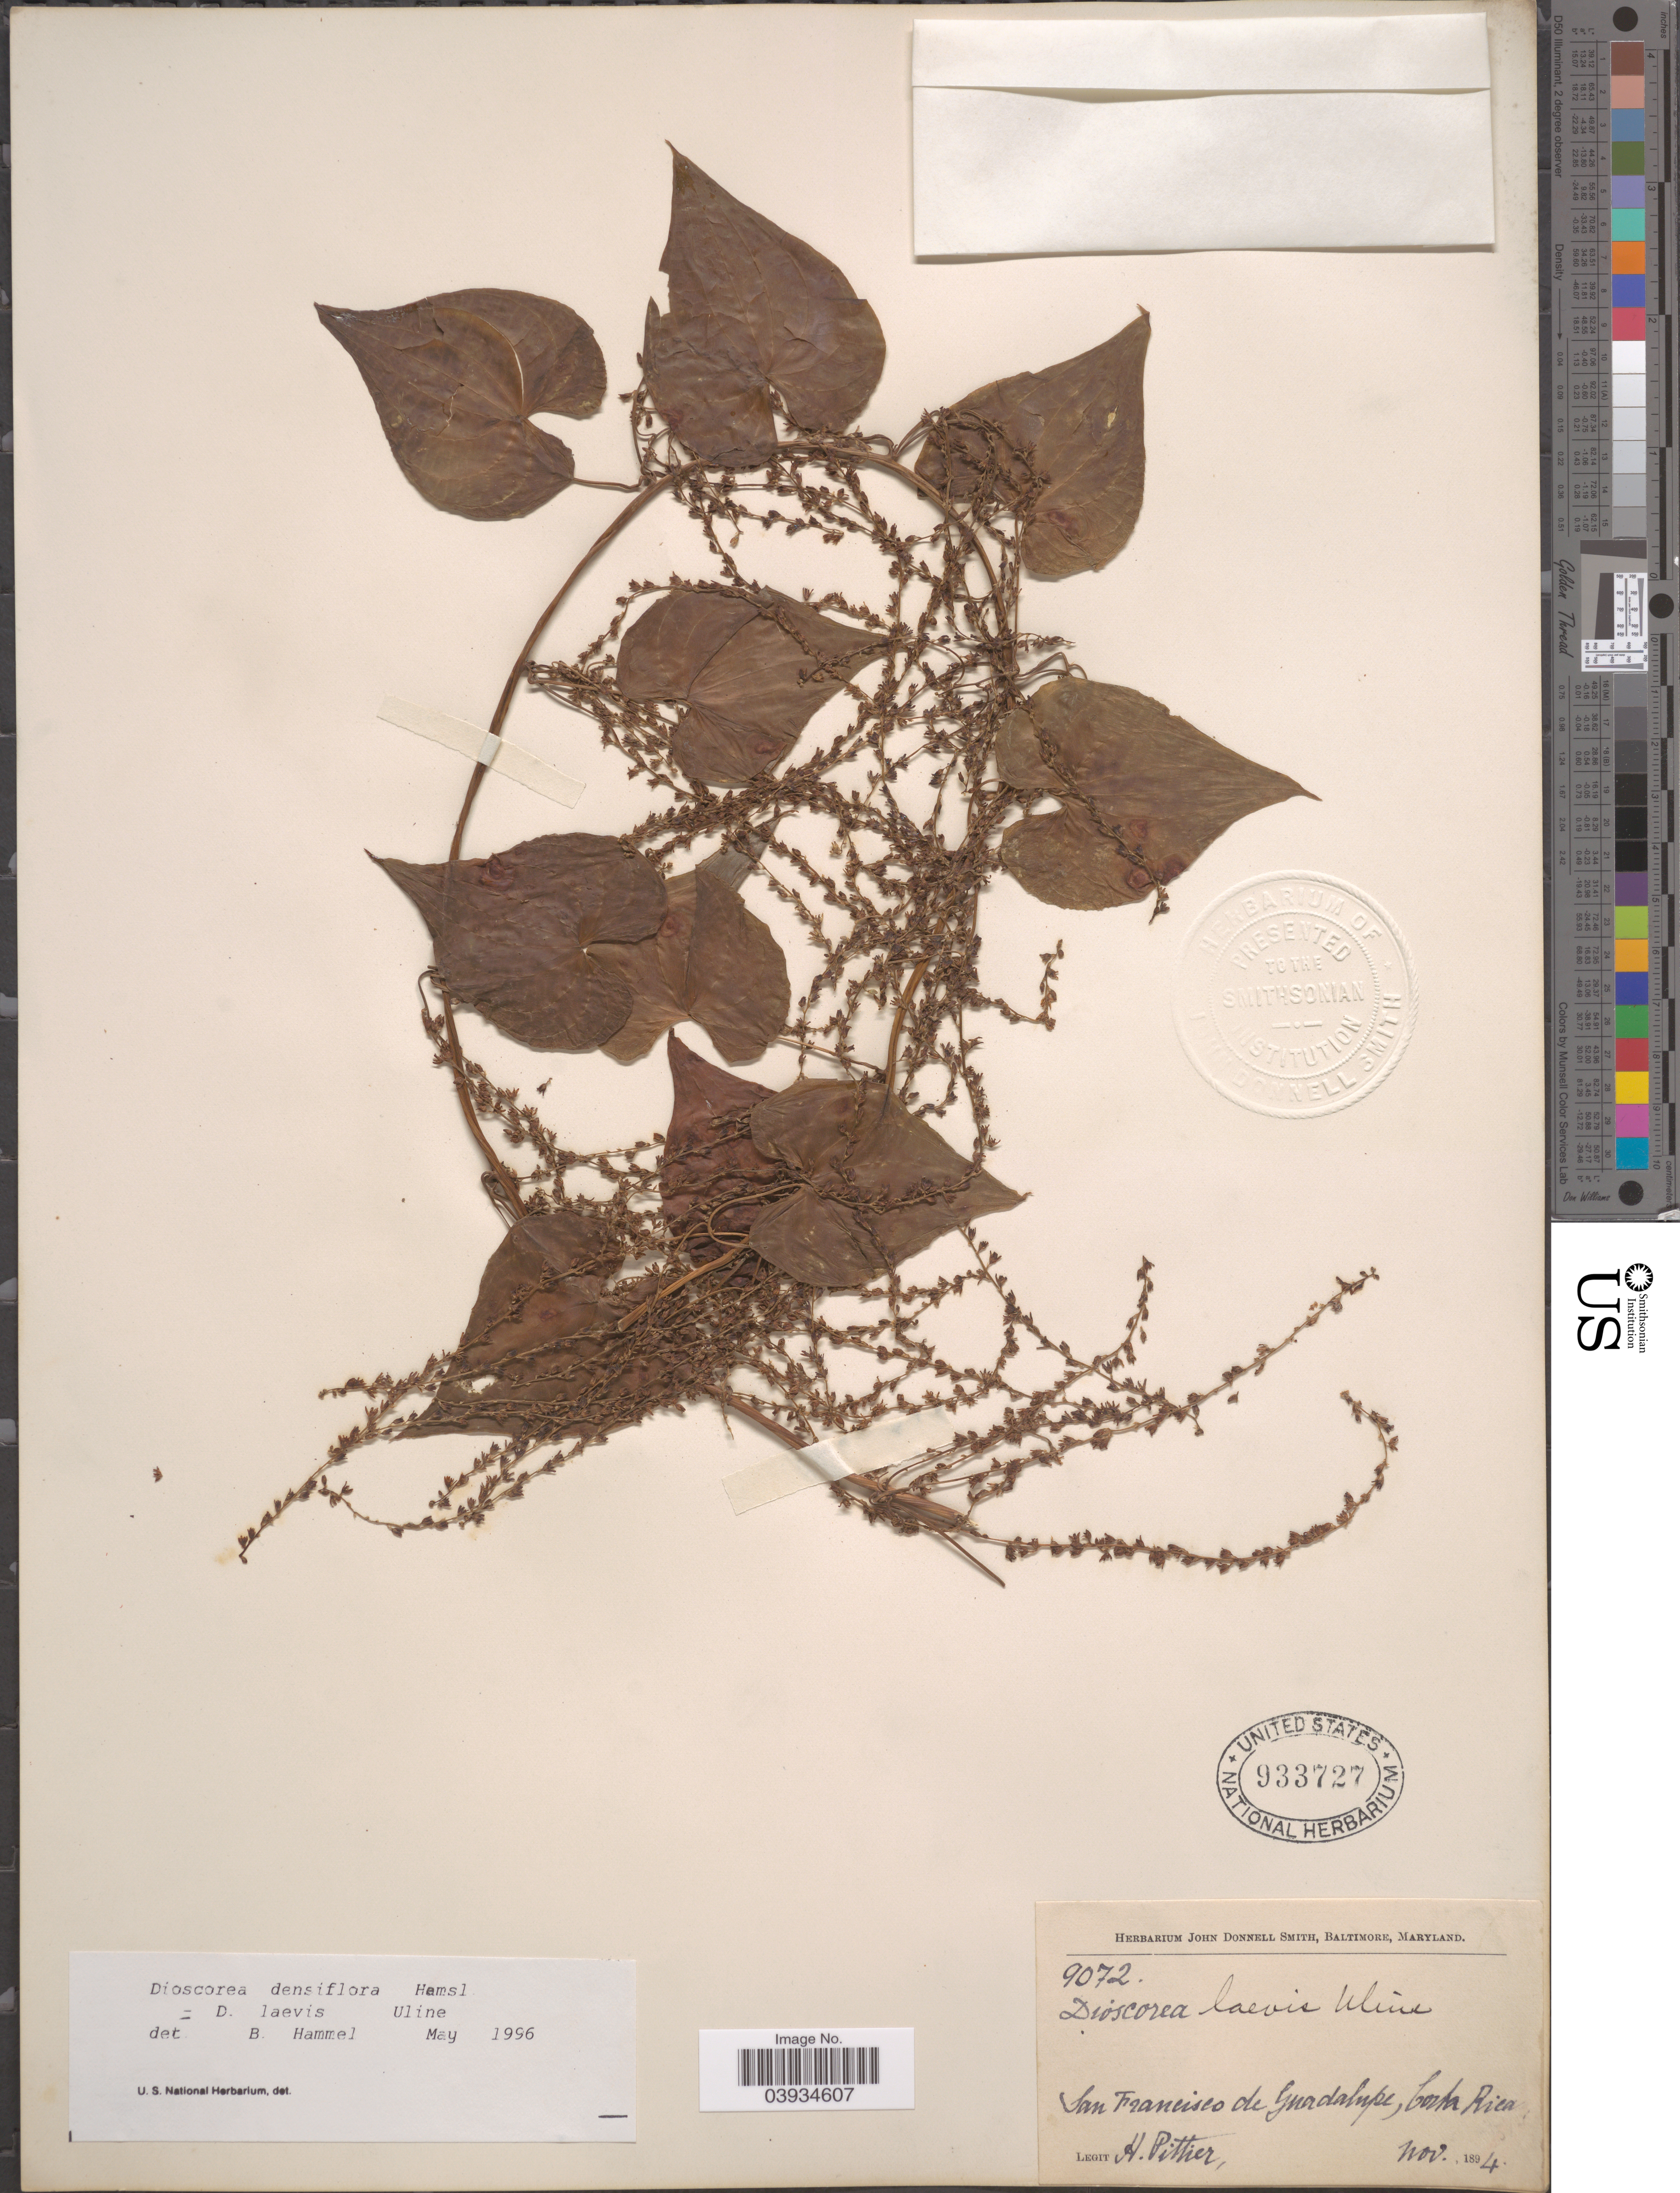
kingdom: Plantae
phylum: Tracheophyta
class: Liliopsida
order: Dioscoreales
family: Dioscoreaceae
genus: Dioscorea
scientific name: Dioscorea laevis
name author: Uline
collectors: H. F. Pittier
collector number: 9072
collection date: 1894-11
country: Costa Rica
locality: San Francisco de Guadalupe.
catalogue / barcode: US 933727